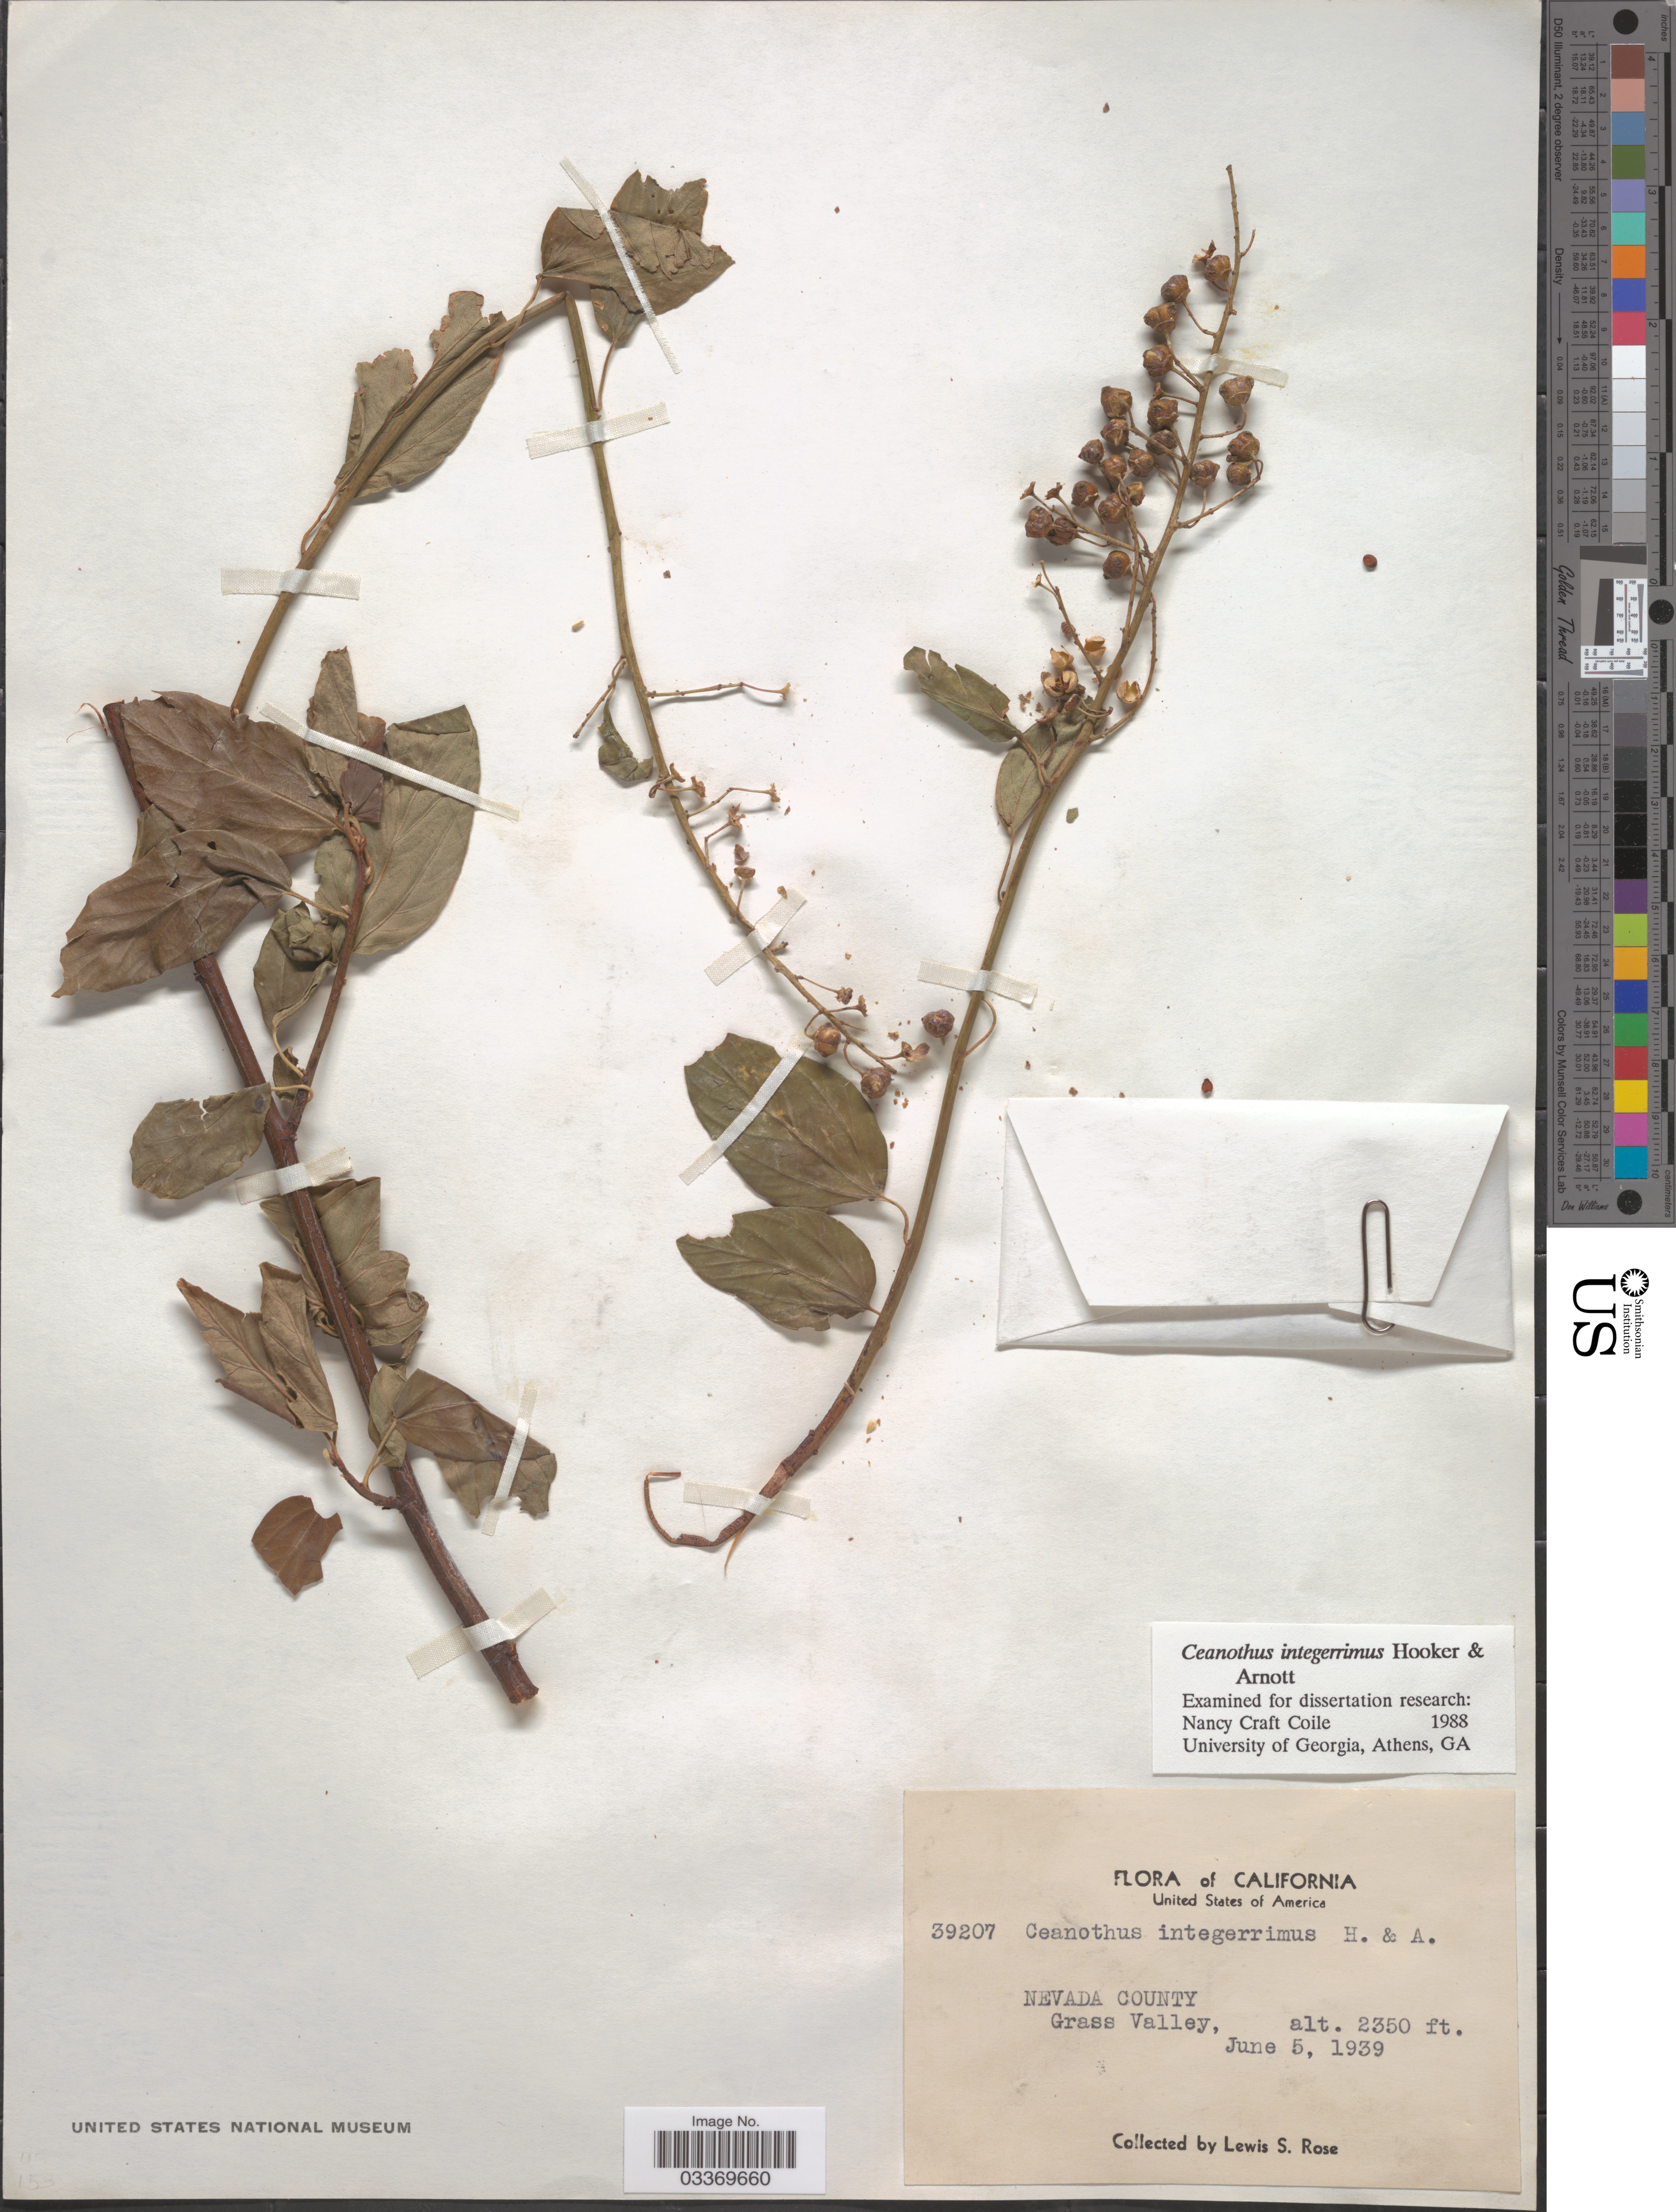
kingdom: Plantae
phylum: Tracheophyta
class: Magnoliopsida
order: Rosales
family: Rhamnaceae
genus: Ceanothus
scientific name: Ceanothus integerrimus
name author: Hook. & Arn.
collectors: L. S. Rose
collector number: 39207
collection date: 1939-06-05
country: United States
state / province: California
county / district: Nevada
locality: Nevada County, Grass Valley.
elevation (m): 716